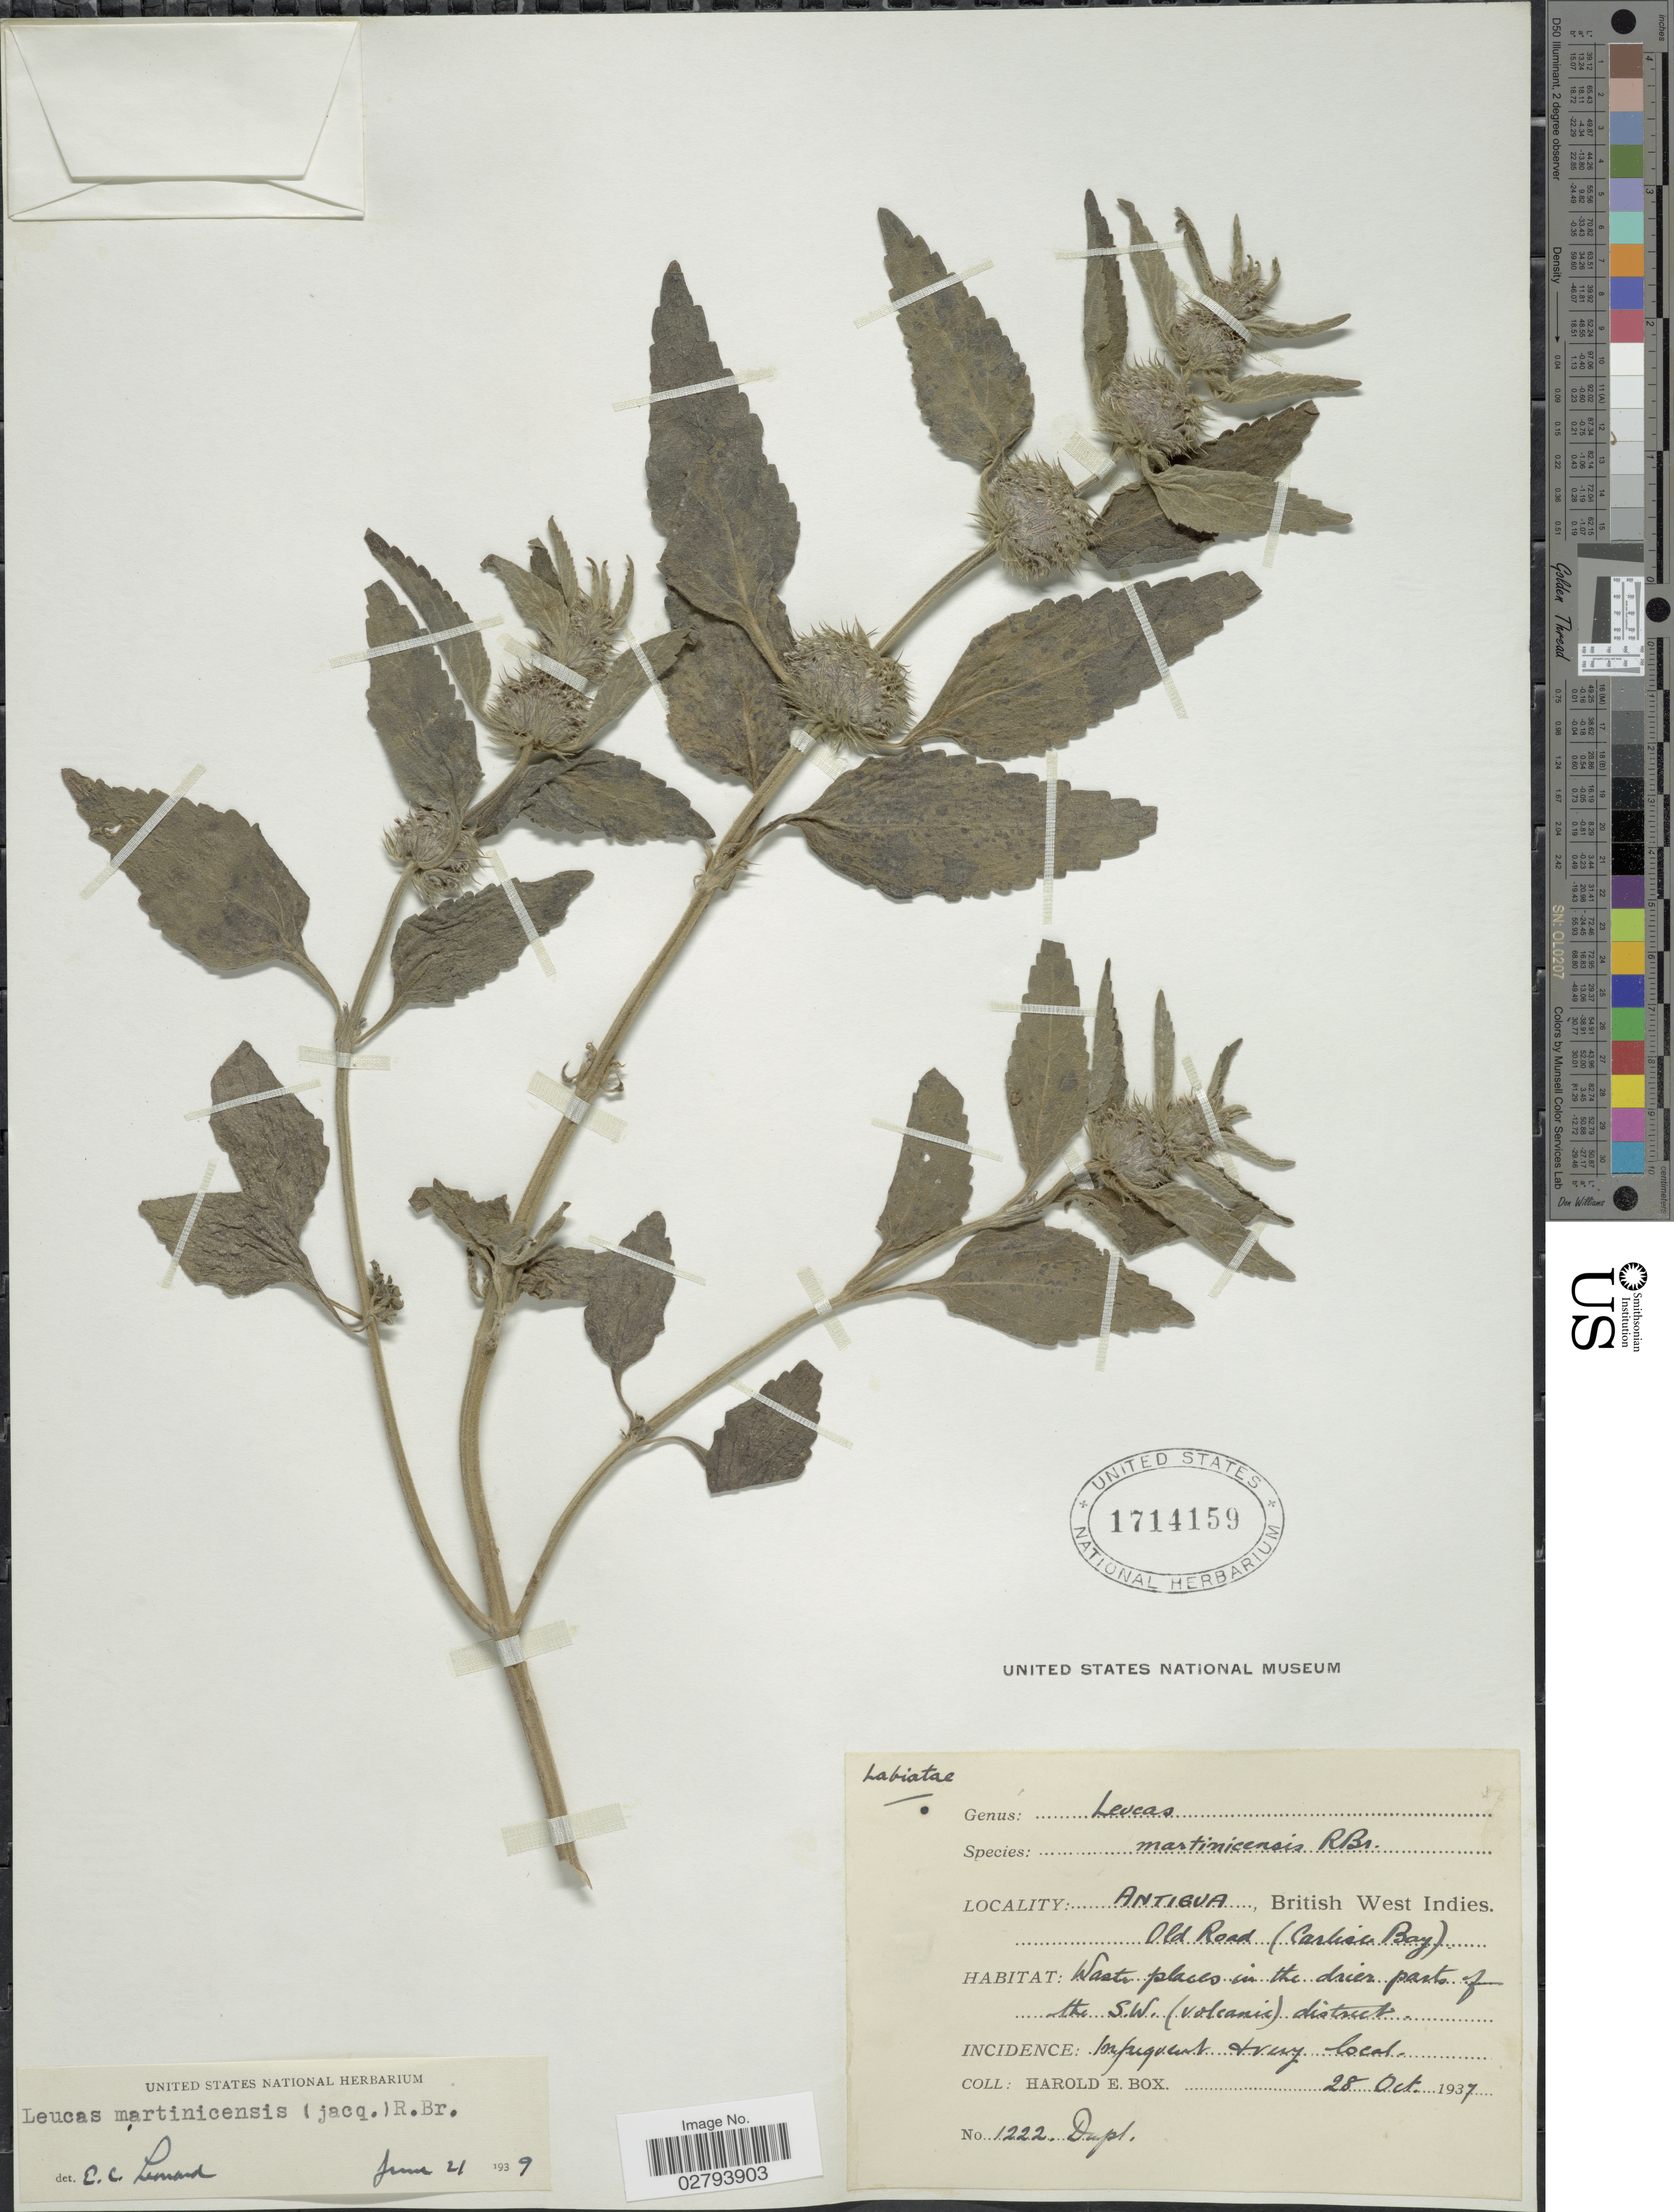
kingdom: Plantae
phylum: Tracheophyta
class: Magnoliopsida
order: Lamiales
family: Lamiaceae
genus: Leucas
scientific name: Leucas martinicensis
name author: (Jacq.) R. Br.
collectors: H. E. Box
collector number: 1222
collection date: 1937-10-28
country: Antigua and Barbuda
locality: Antigua, British West Indies, Old Road (Carlisle Bay).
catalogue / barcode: US 1714159